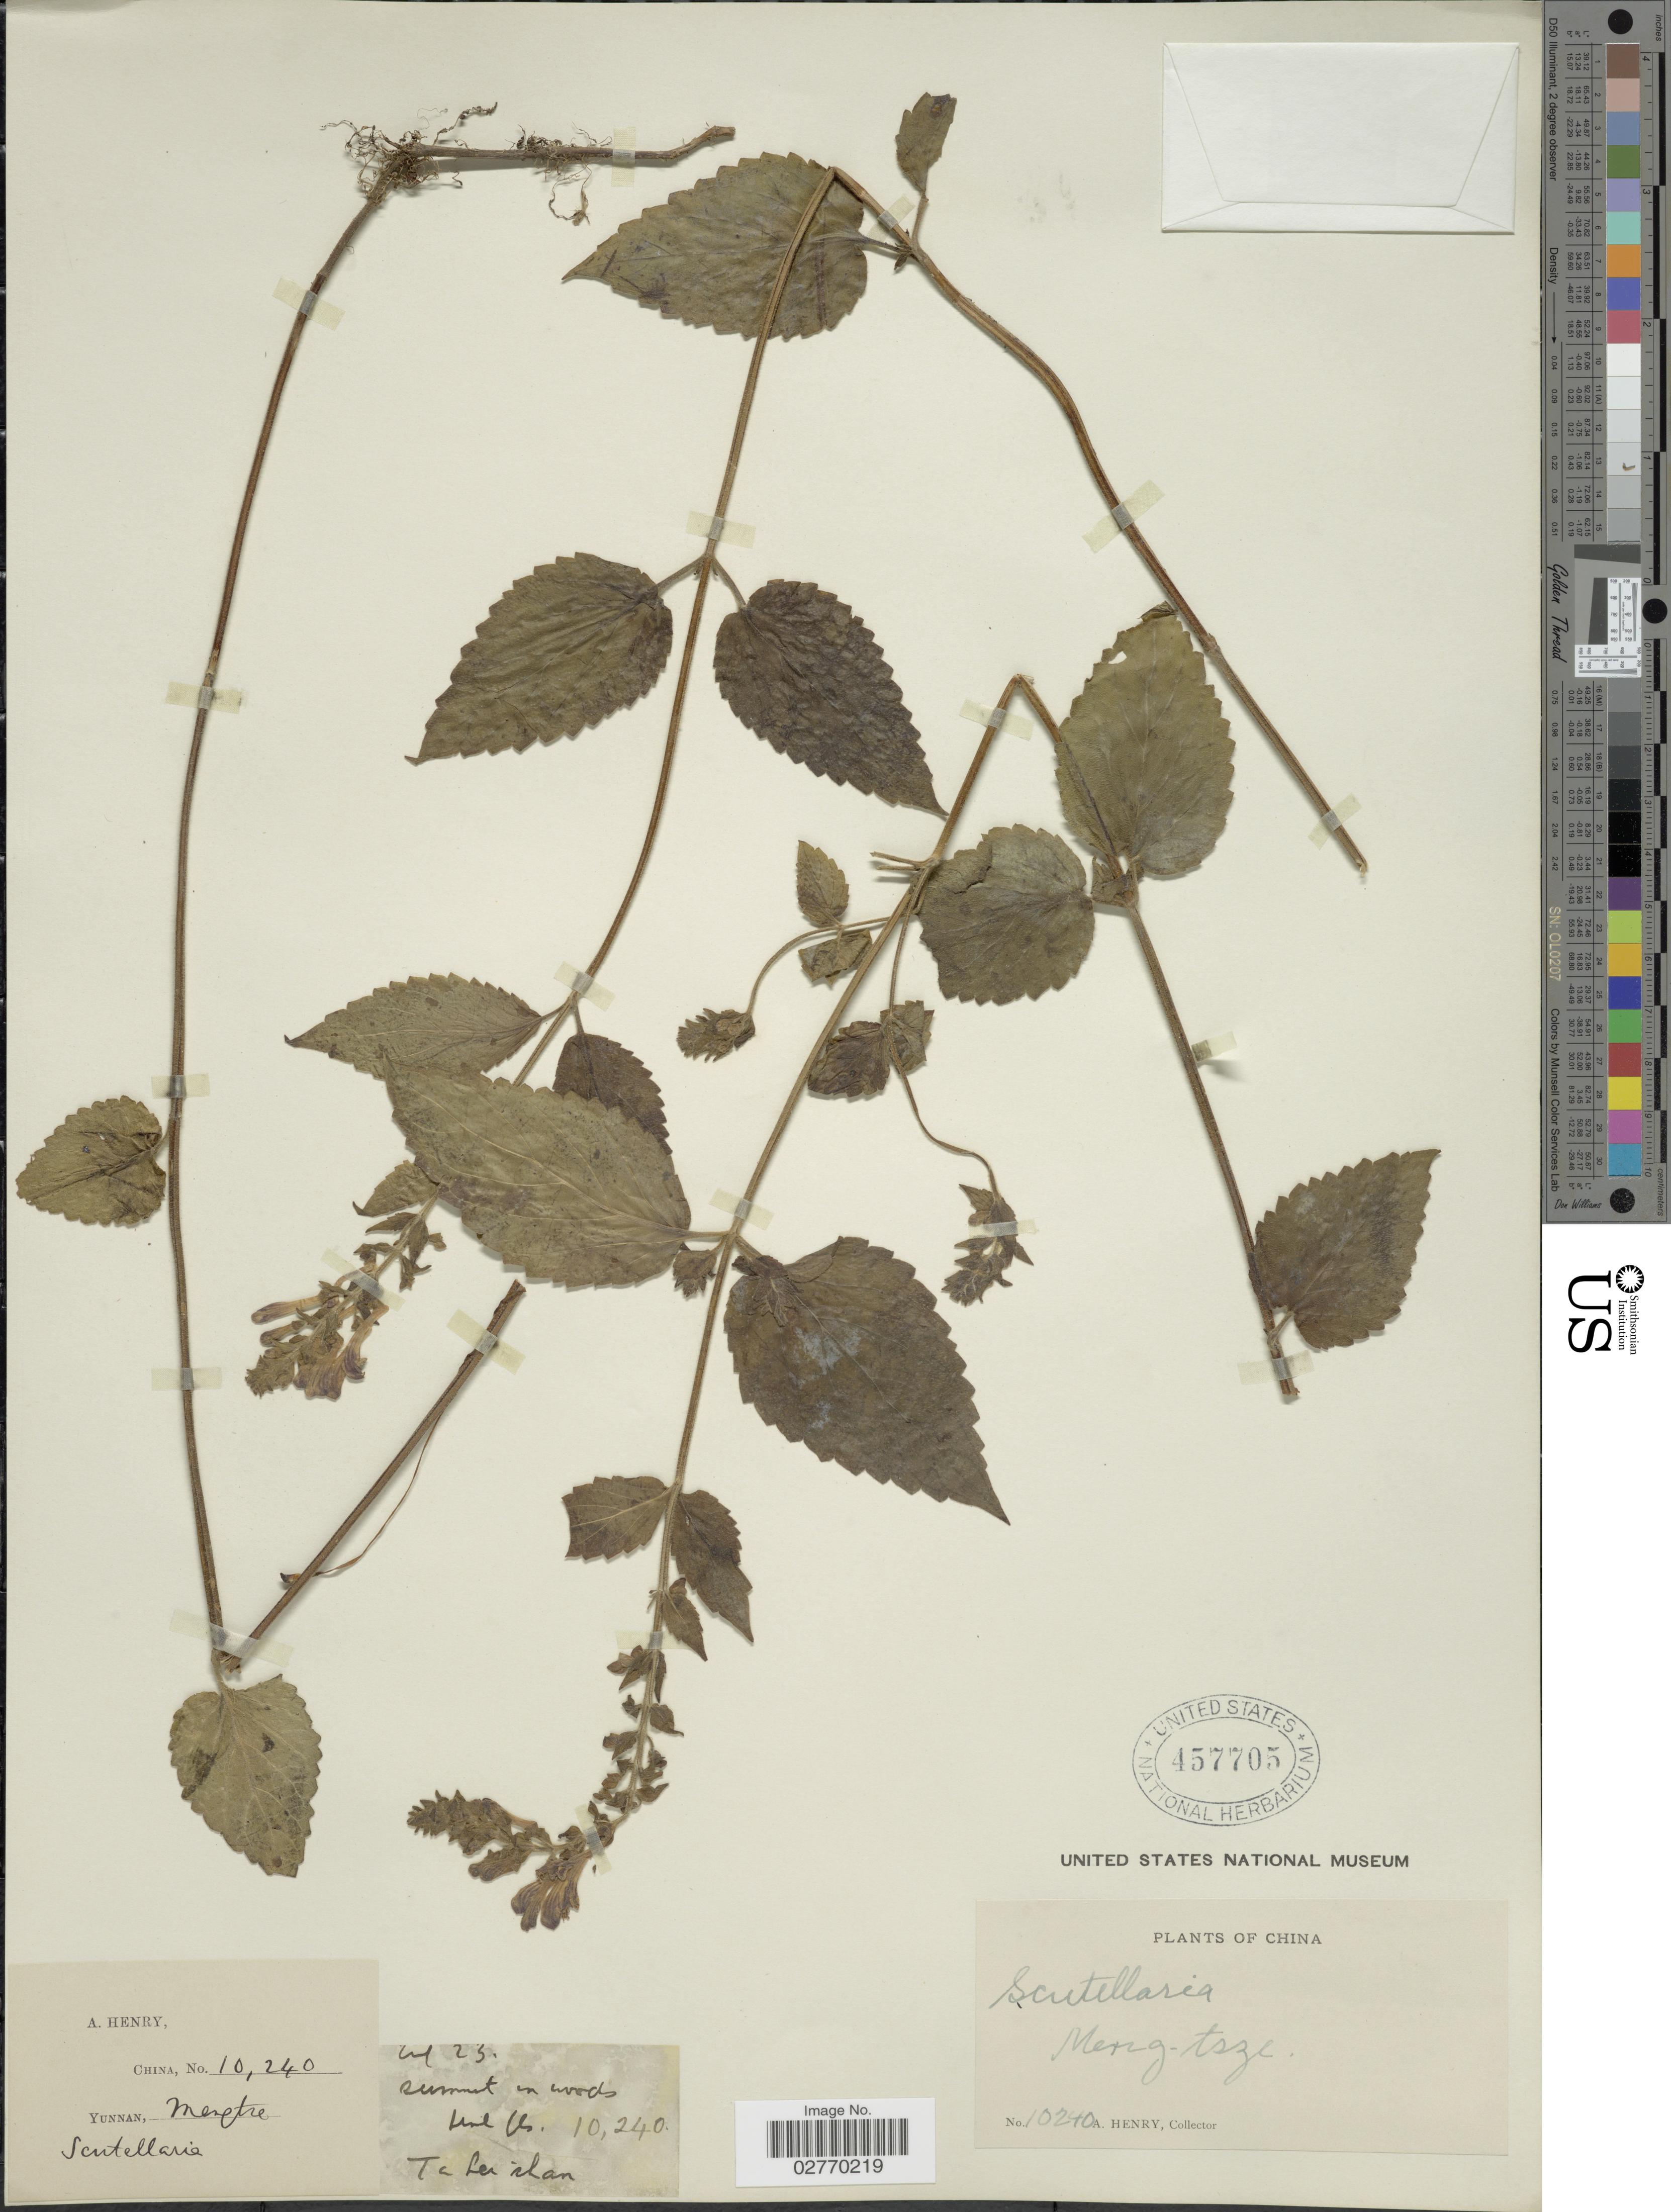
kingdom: Plantae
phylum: Tracheophyta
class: Magnoliopsida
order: Lamiales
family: Lamiaceae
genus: Scutellaria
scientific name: Scutellaria sp.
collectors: A. Henry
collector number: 10240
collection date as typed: Transcribed d/m/y: /7/23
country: China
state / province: Yunnan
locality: Mengtze, Ta Lei shan. summit in woods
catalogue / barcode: US 457705